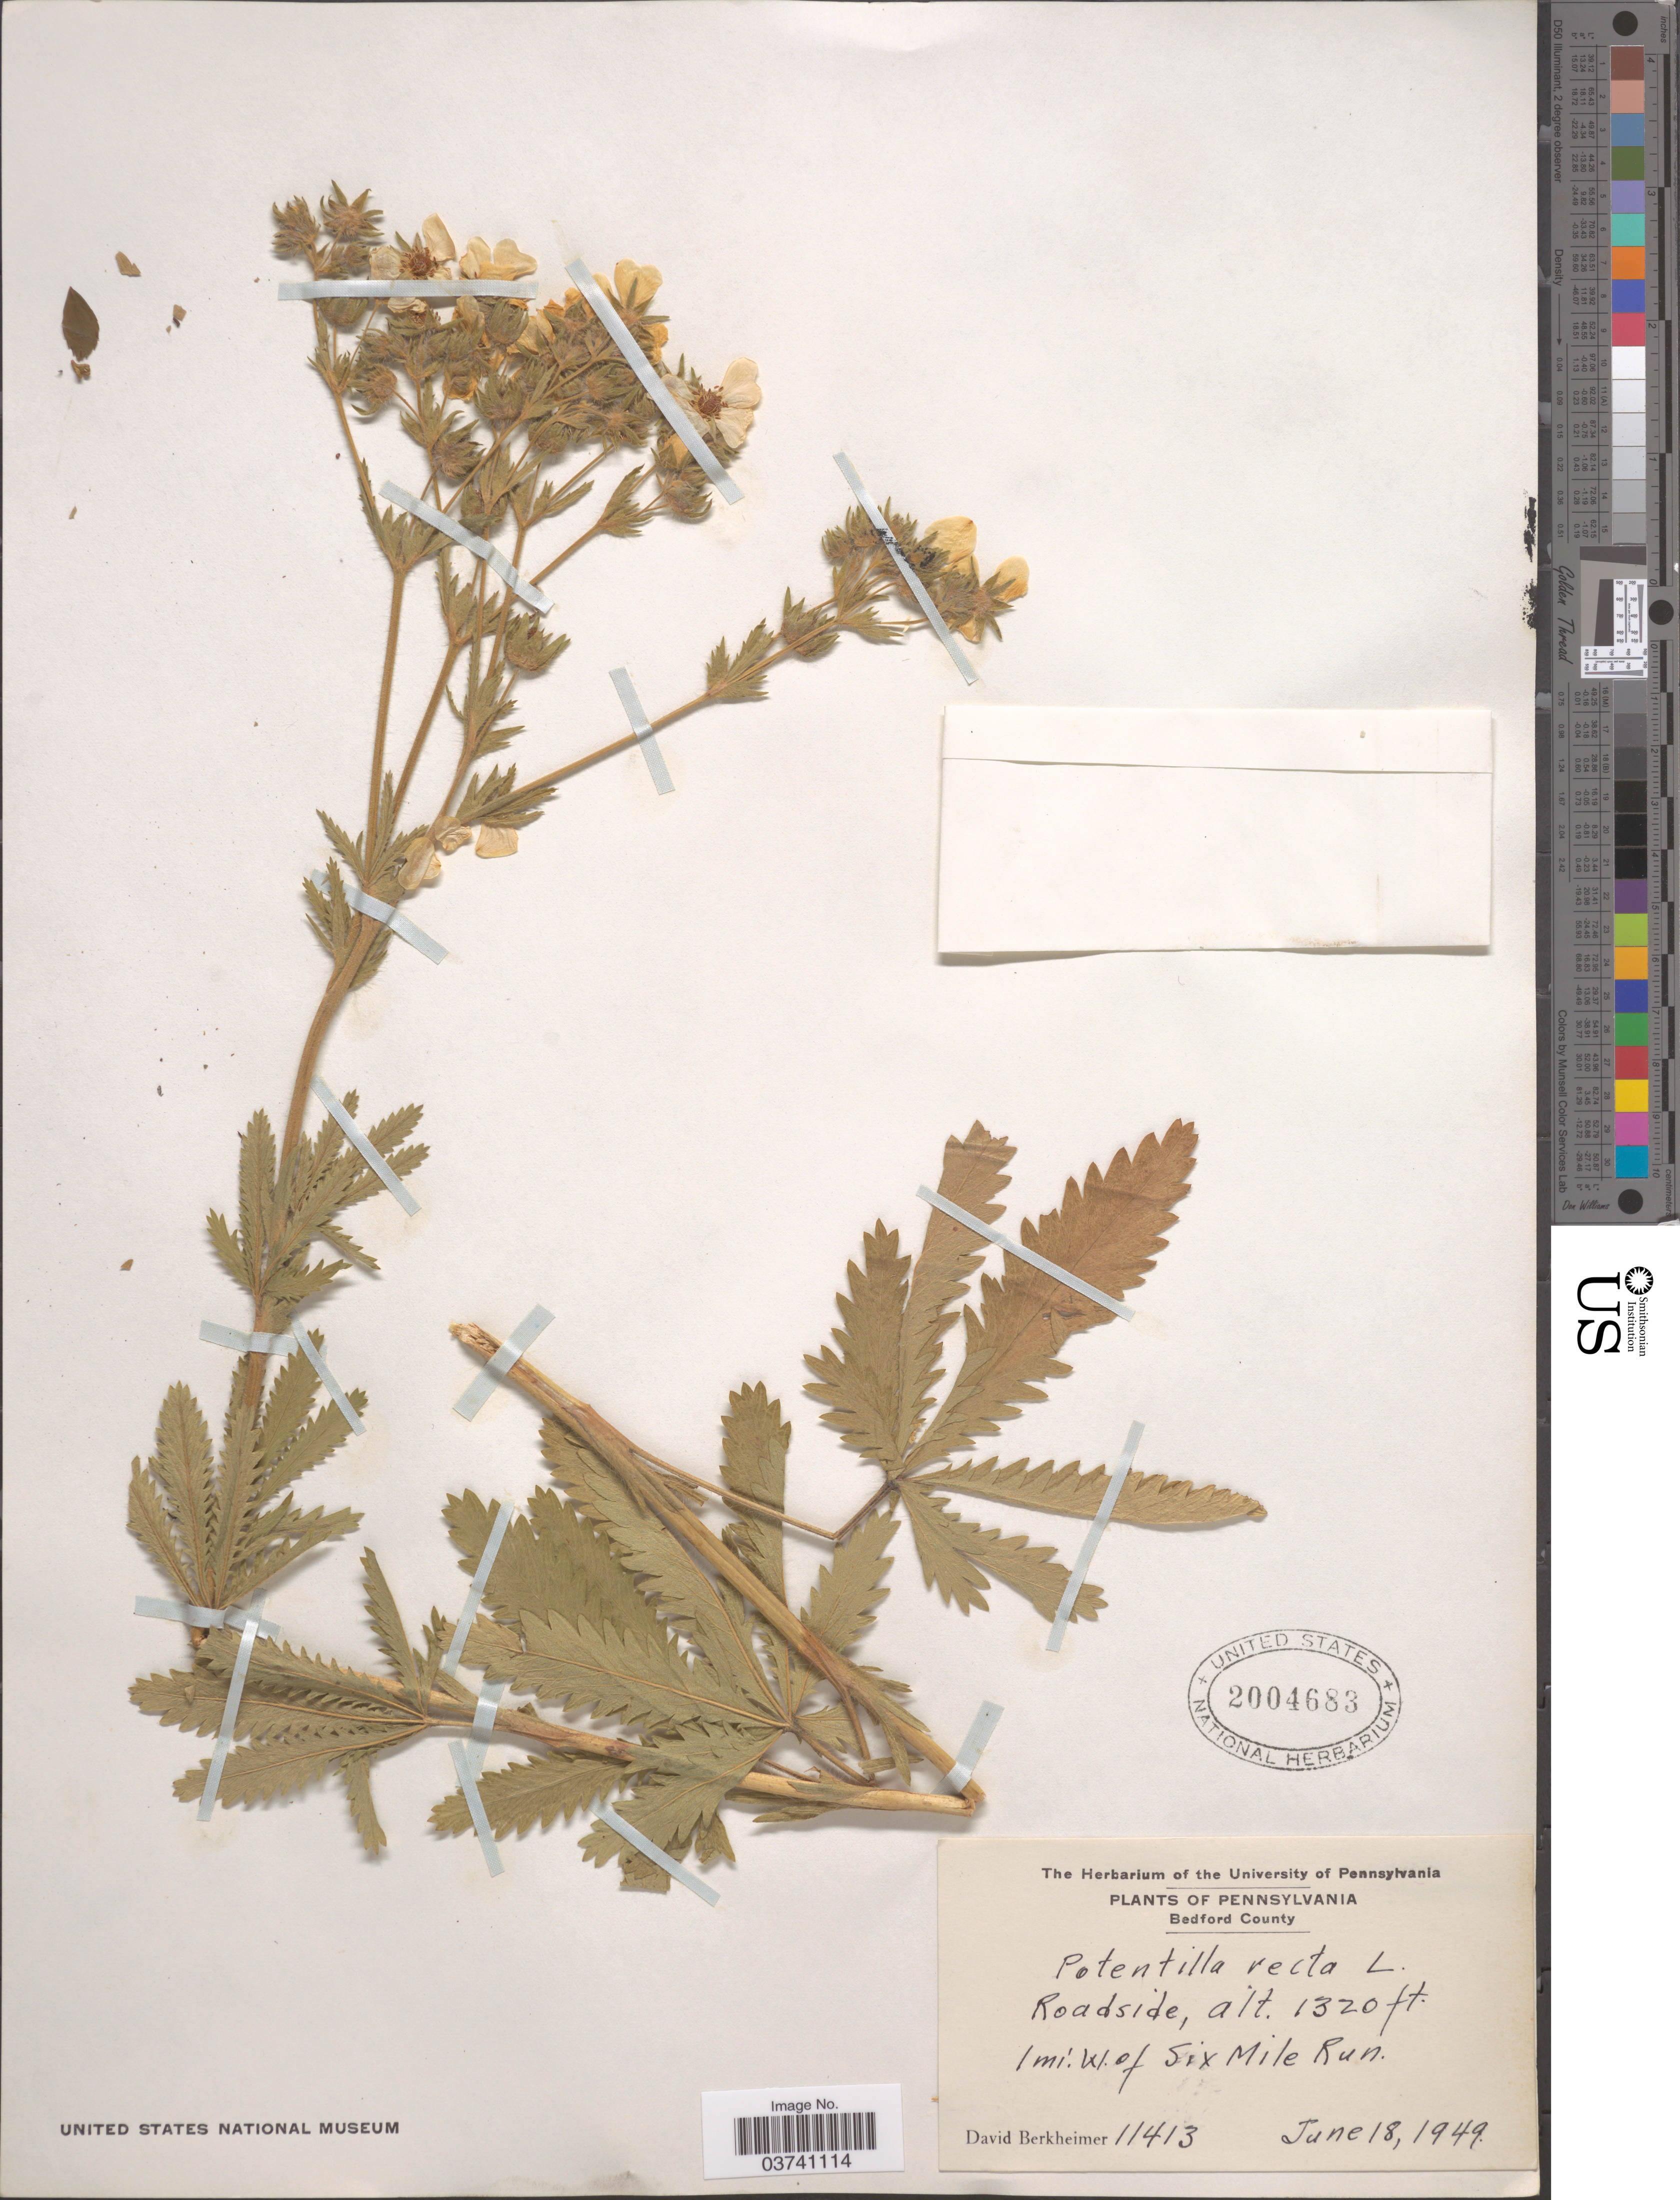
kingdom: Plantae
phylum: Tracheophyta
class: Magnoliopsida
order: Rosales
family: Rosaceae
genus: Potentilla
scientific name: Potentilla recta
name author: L.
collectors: D. Berkheimer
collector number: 11413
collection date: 1949-06-18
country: United States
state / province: Pennsylvania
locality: Bedford County. 1 mi. W. of Six Mile Run.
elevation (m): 402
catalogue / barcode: US 2004683